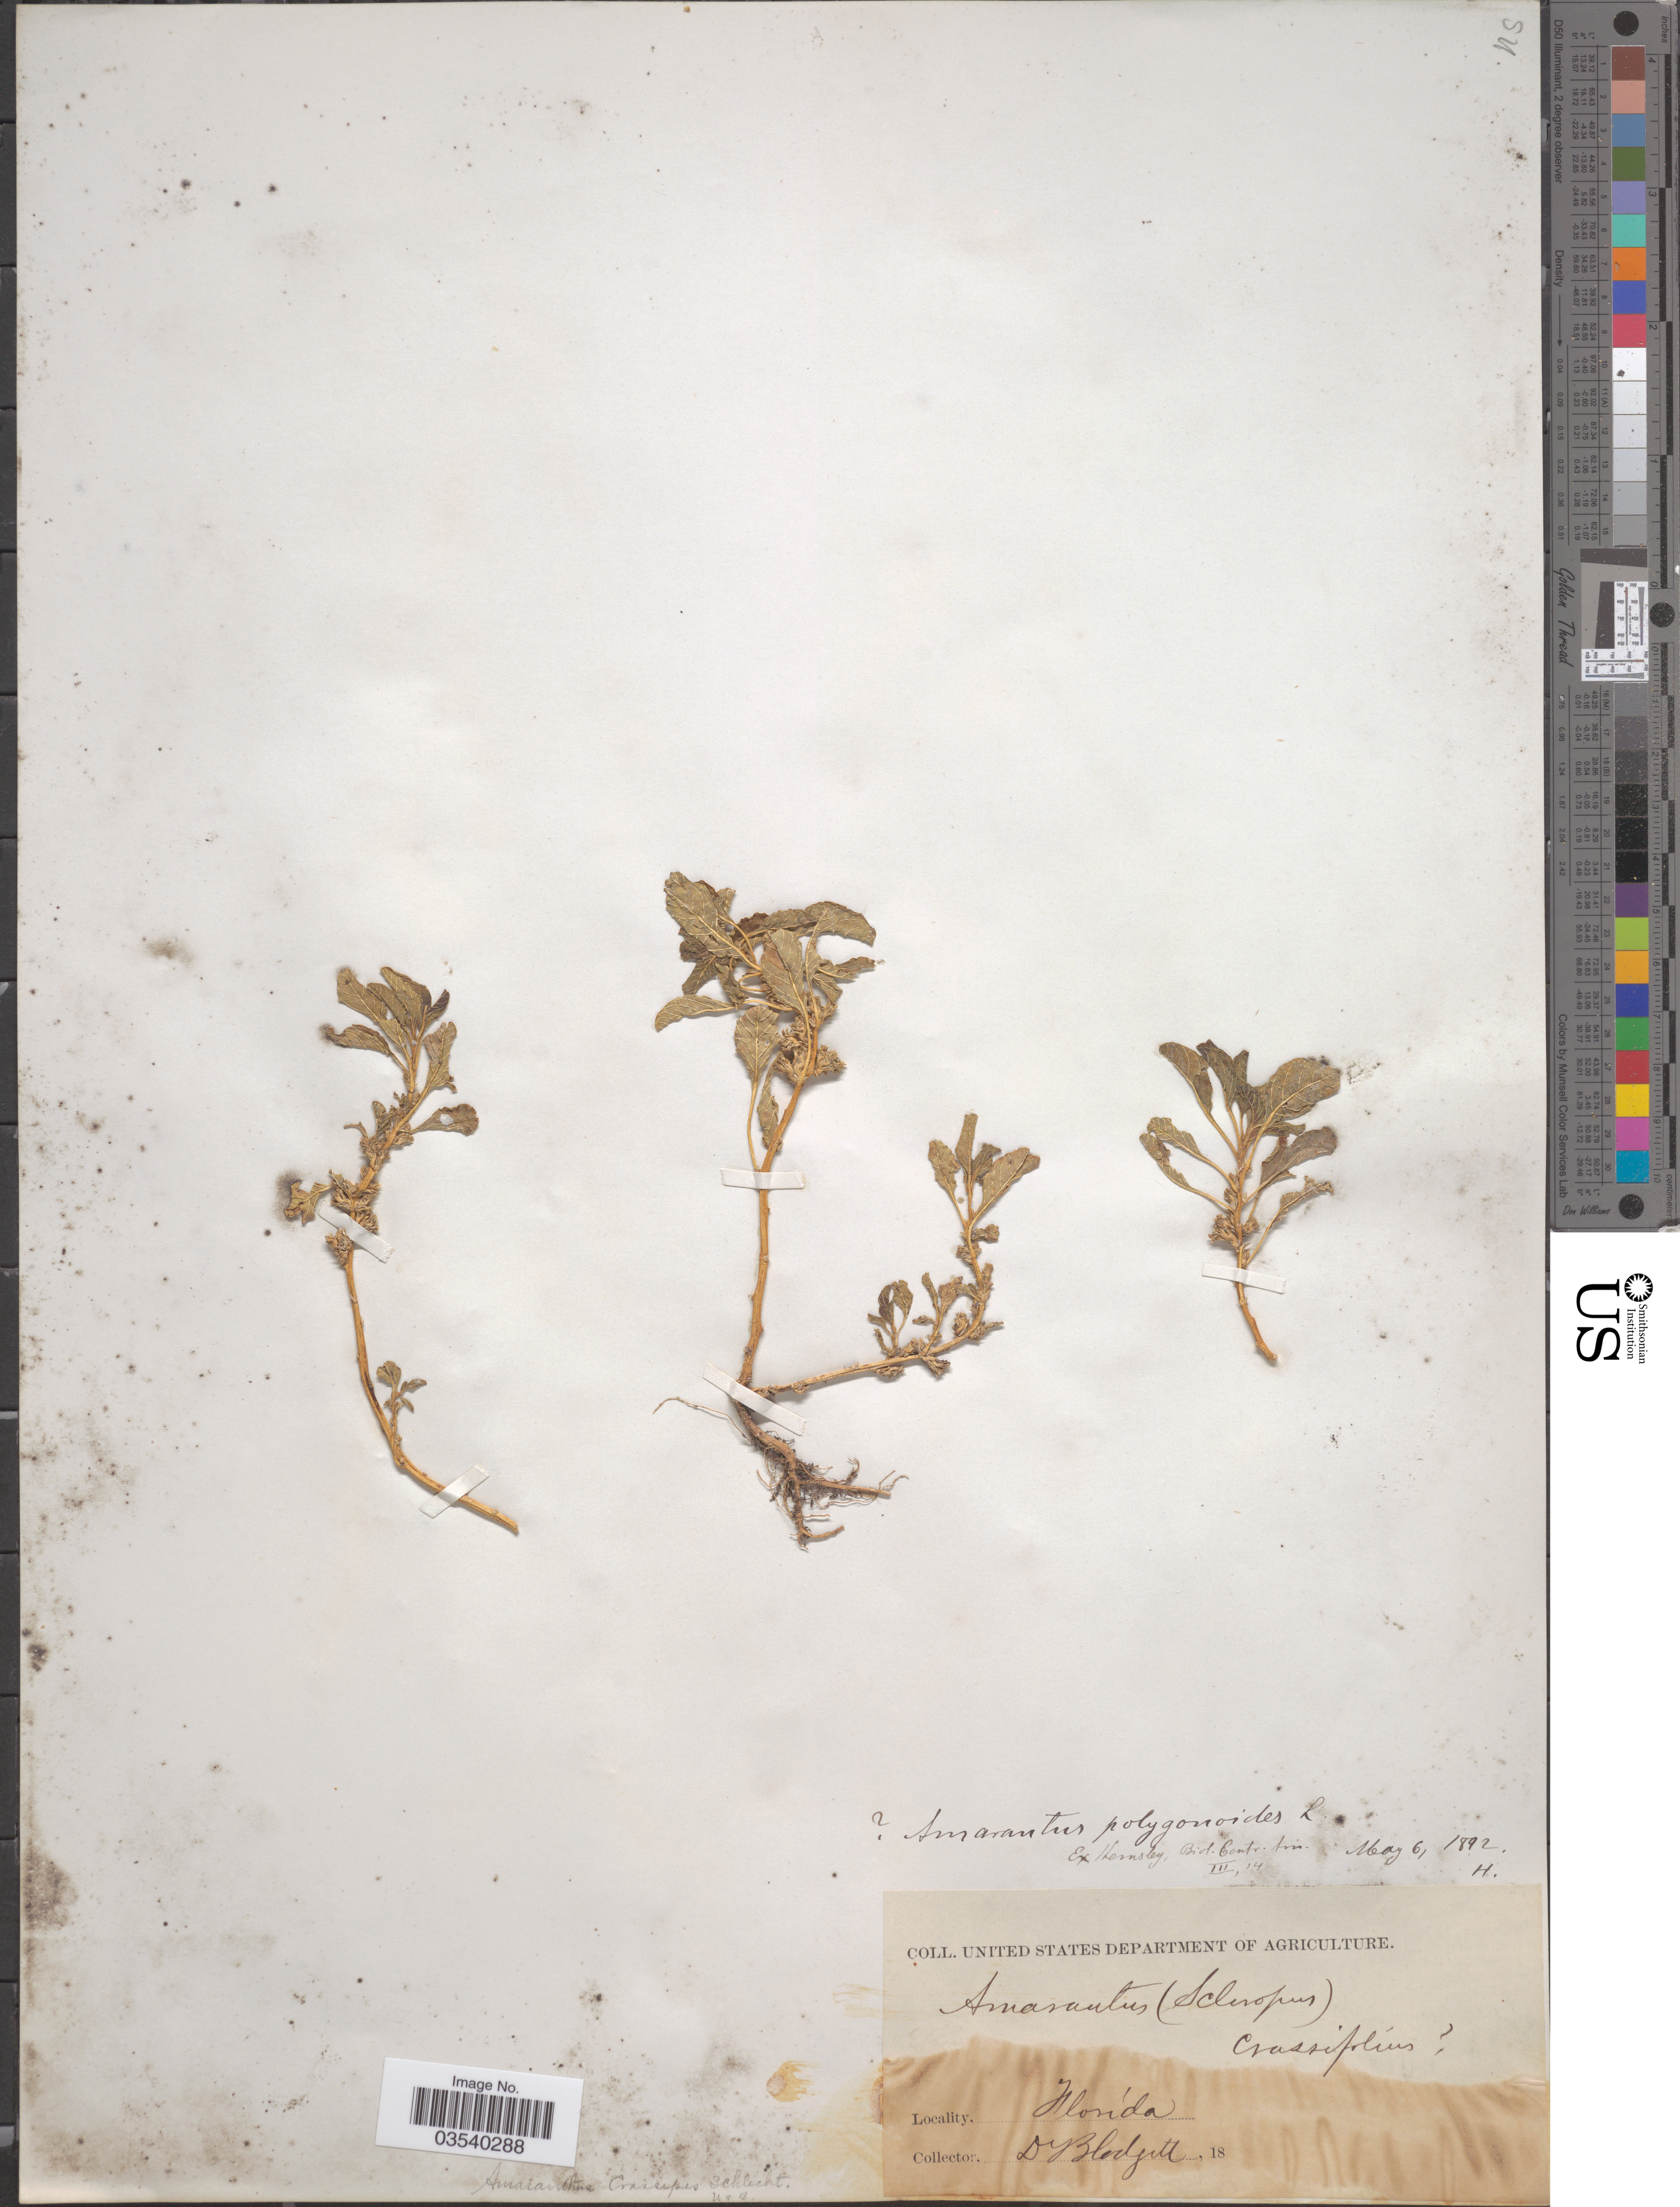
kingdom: Plantae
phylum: Tracheophyta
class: Magnoliopsida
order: Caryophyllales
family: Amaranthaceae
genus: Amaranthus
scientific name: Amaranthus crassipes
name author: Schltdl.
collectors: -. Blodgett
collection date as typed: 18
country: United States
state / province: Florida